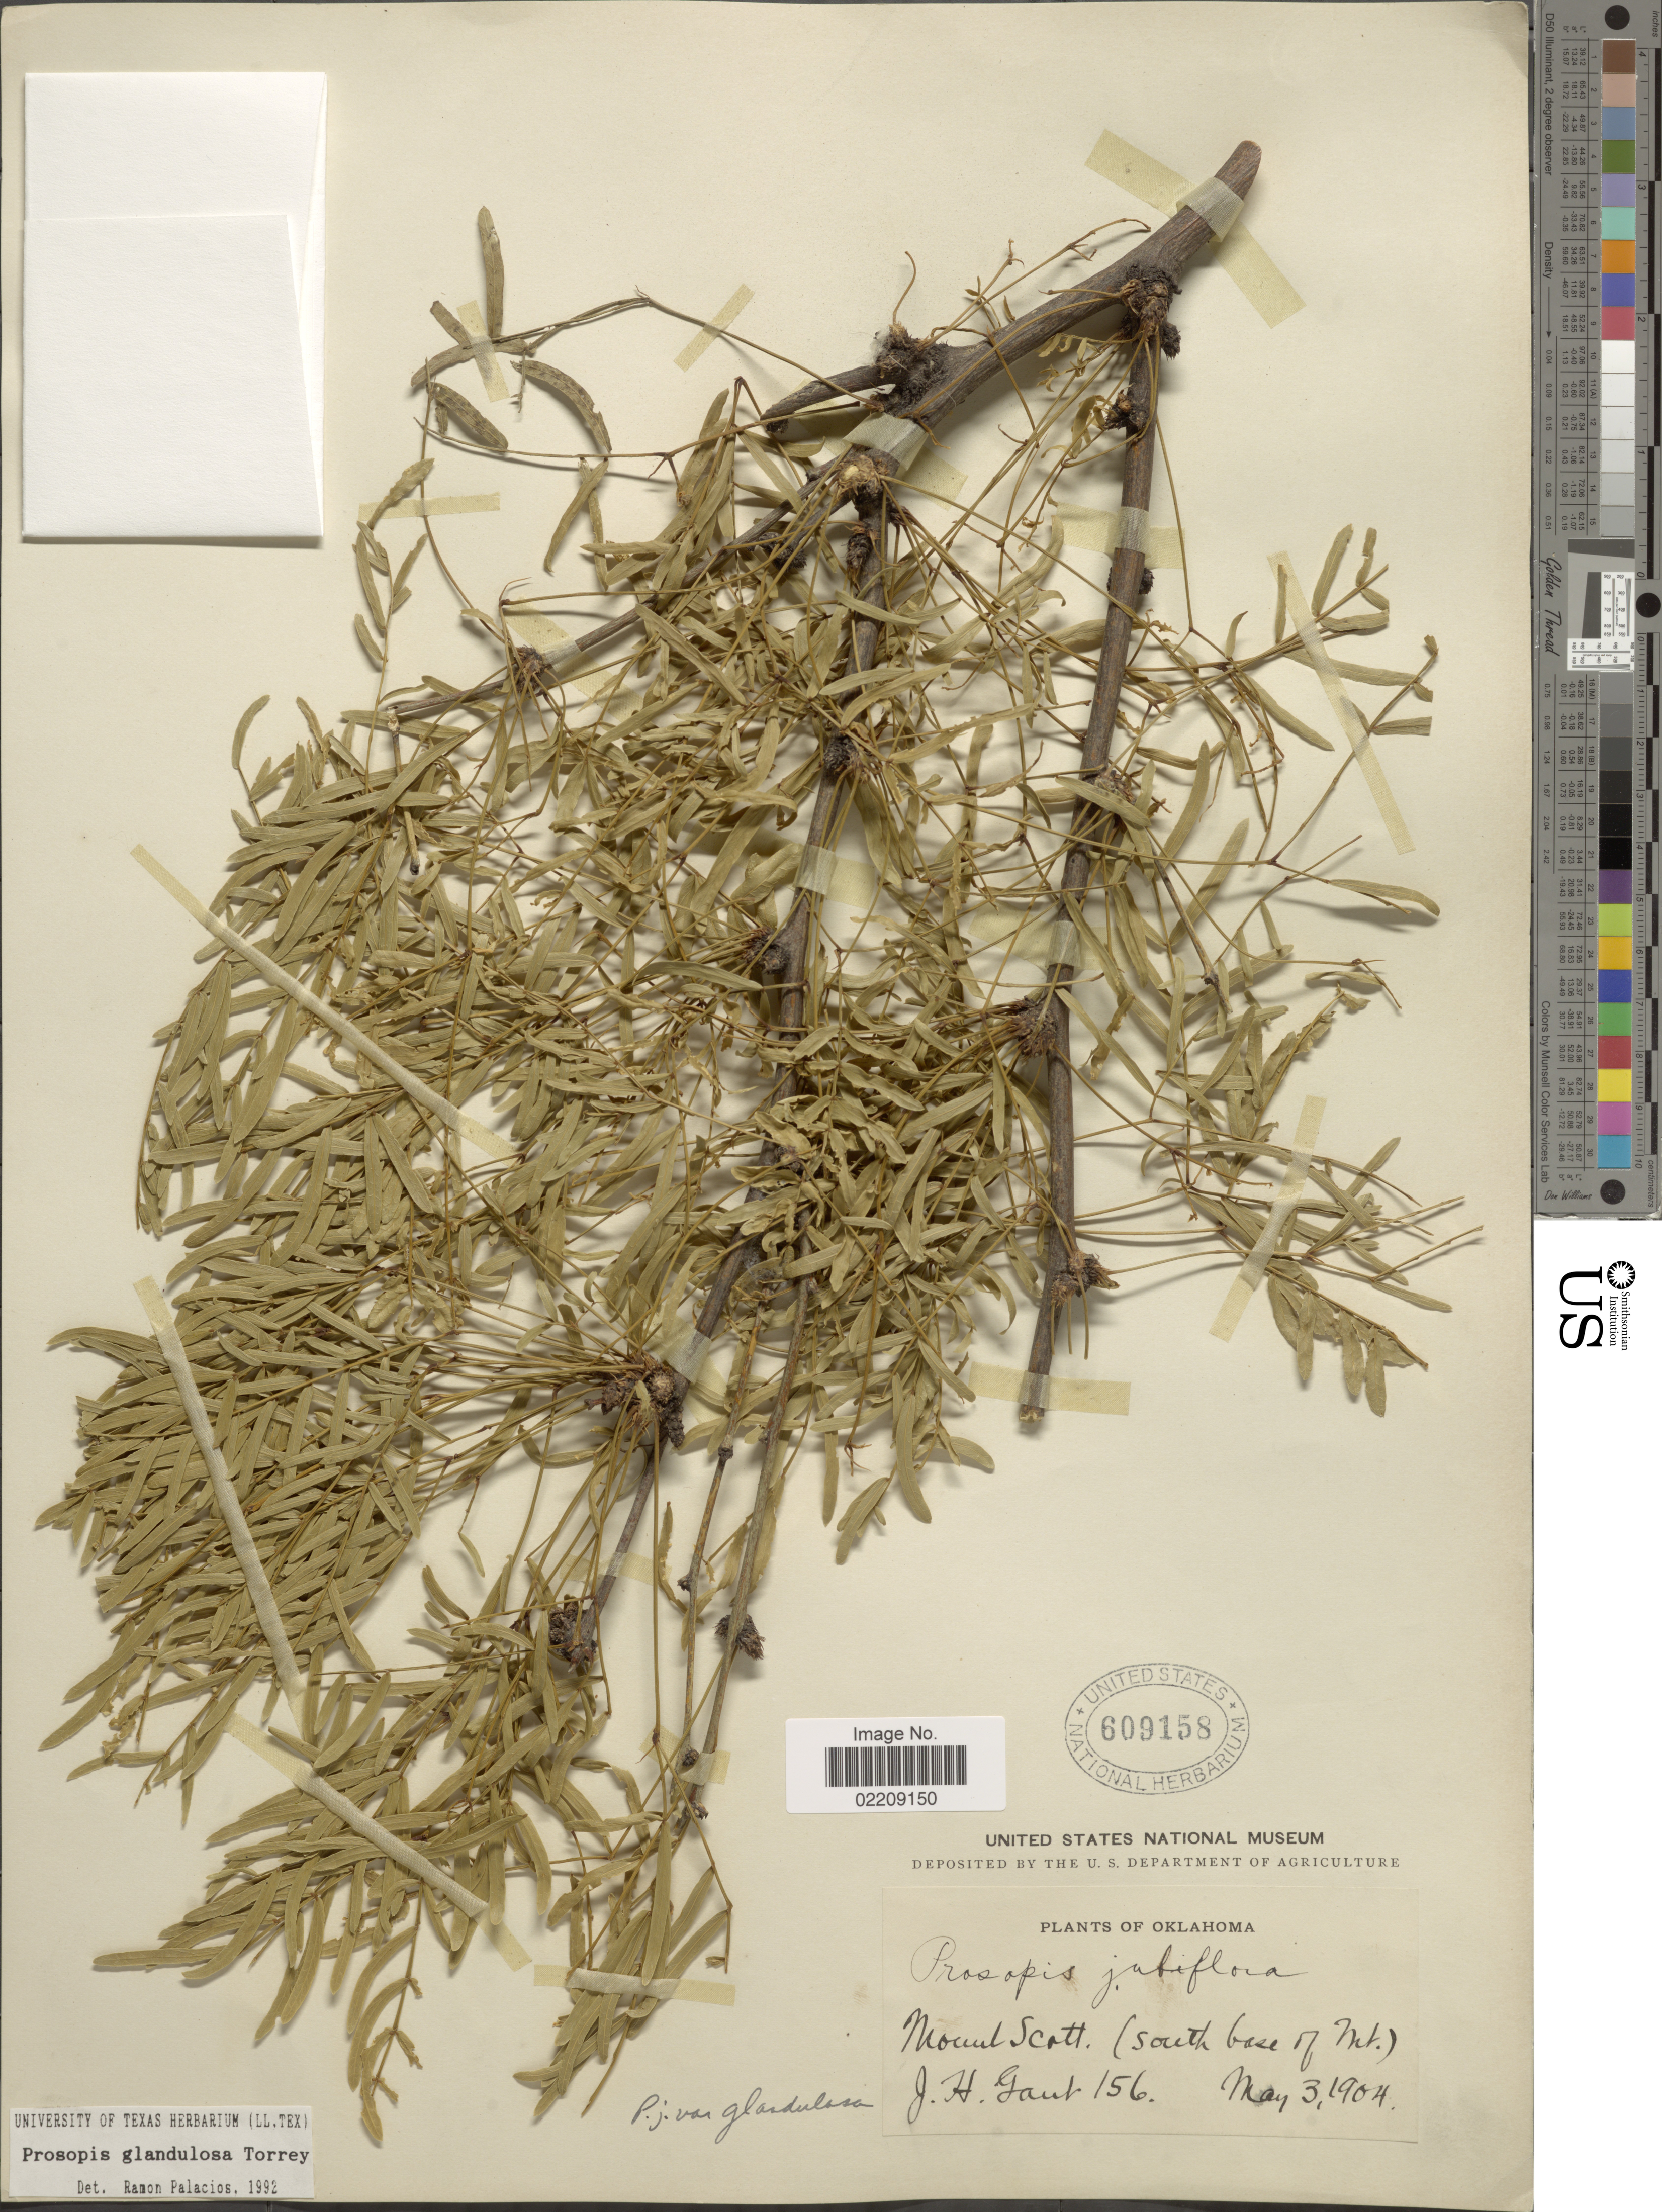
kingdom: Plantae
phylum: Tracheophyta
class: Magnoliopsida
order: Fabales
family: Fabaceae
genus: Neltuma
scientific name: Neltuma glandulosa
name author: (Torr.) Britton & Rose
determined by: Strong, Mark T., (BOT), Smithsonian Institution - National Museum of Natural History (UNITED STATES)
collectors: J. Gant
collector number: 156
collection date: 1904-05-03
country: United States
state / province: Oklahoma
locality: Mount Scott (south base of Mt)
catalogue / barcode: US 609158